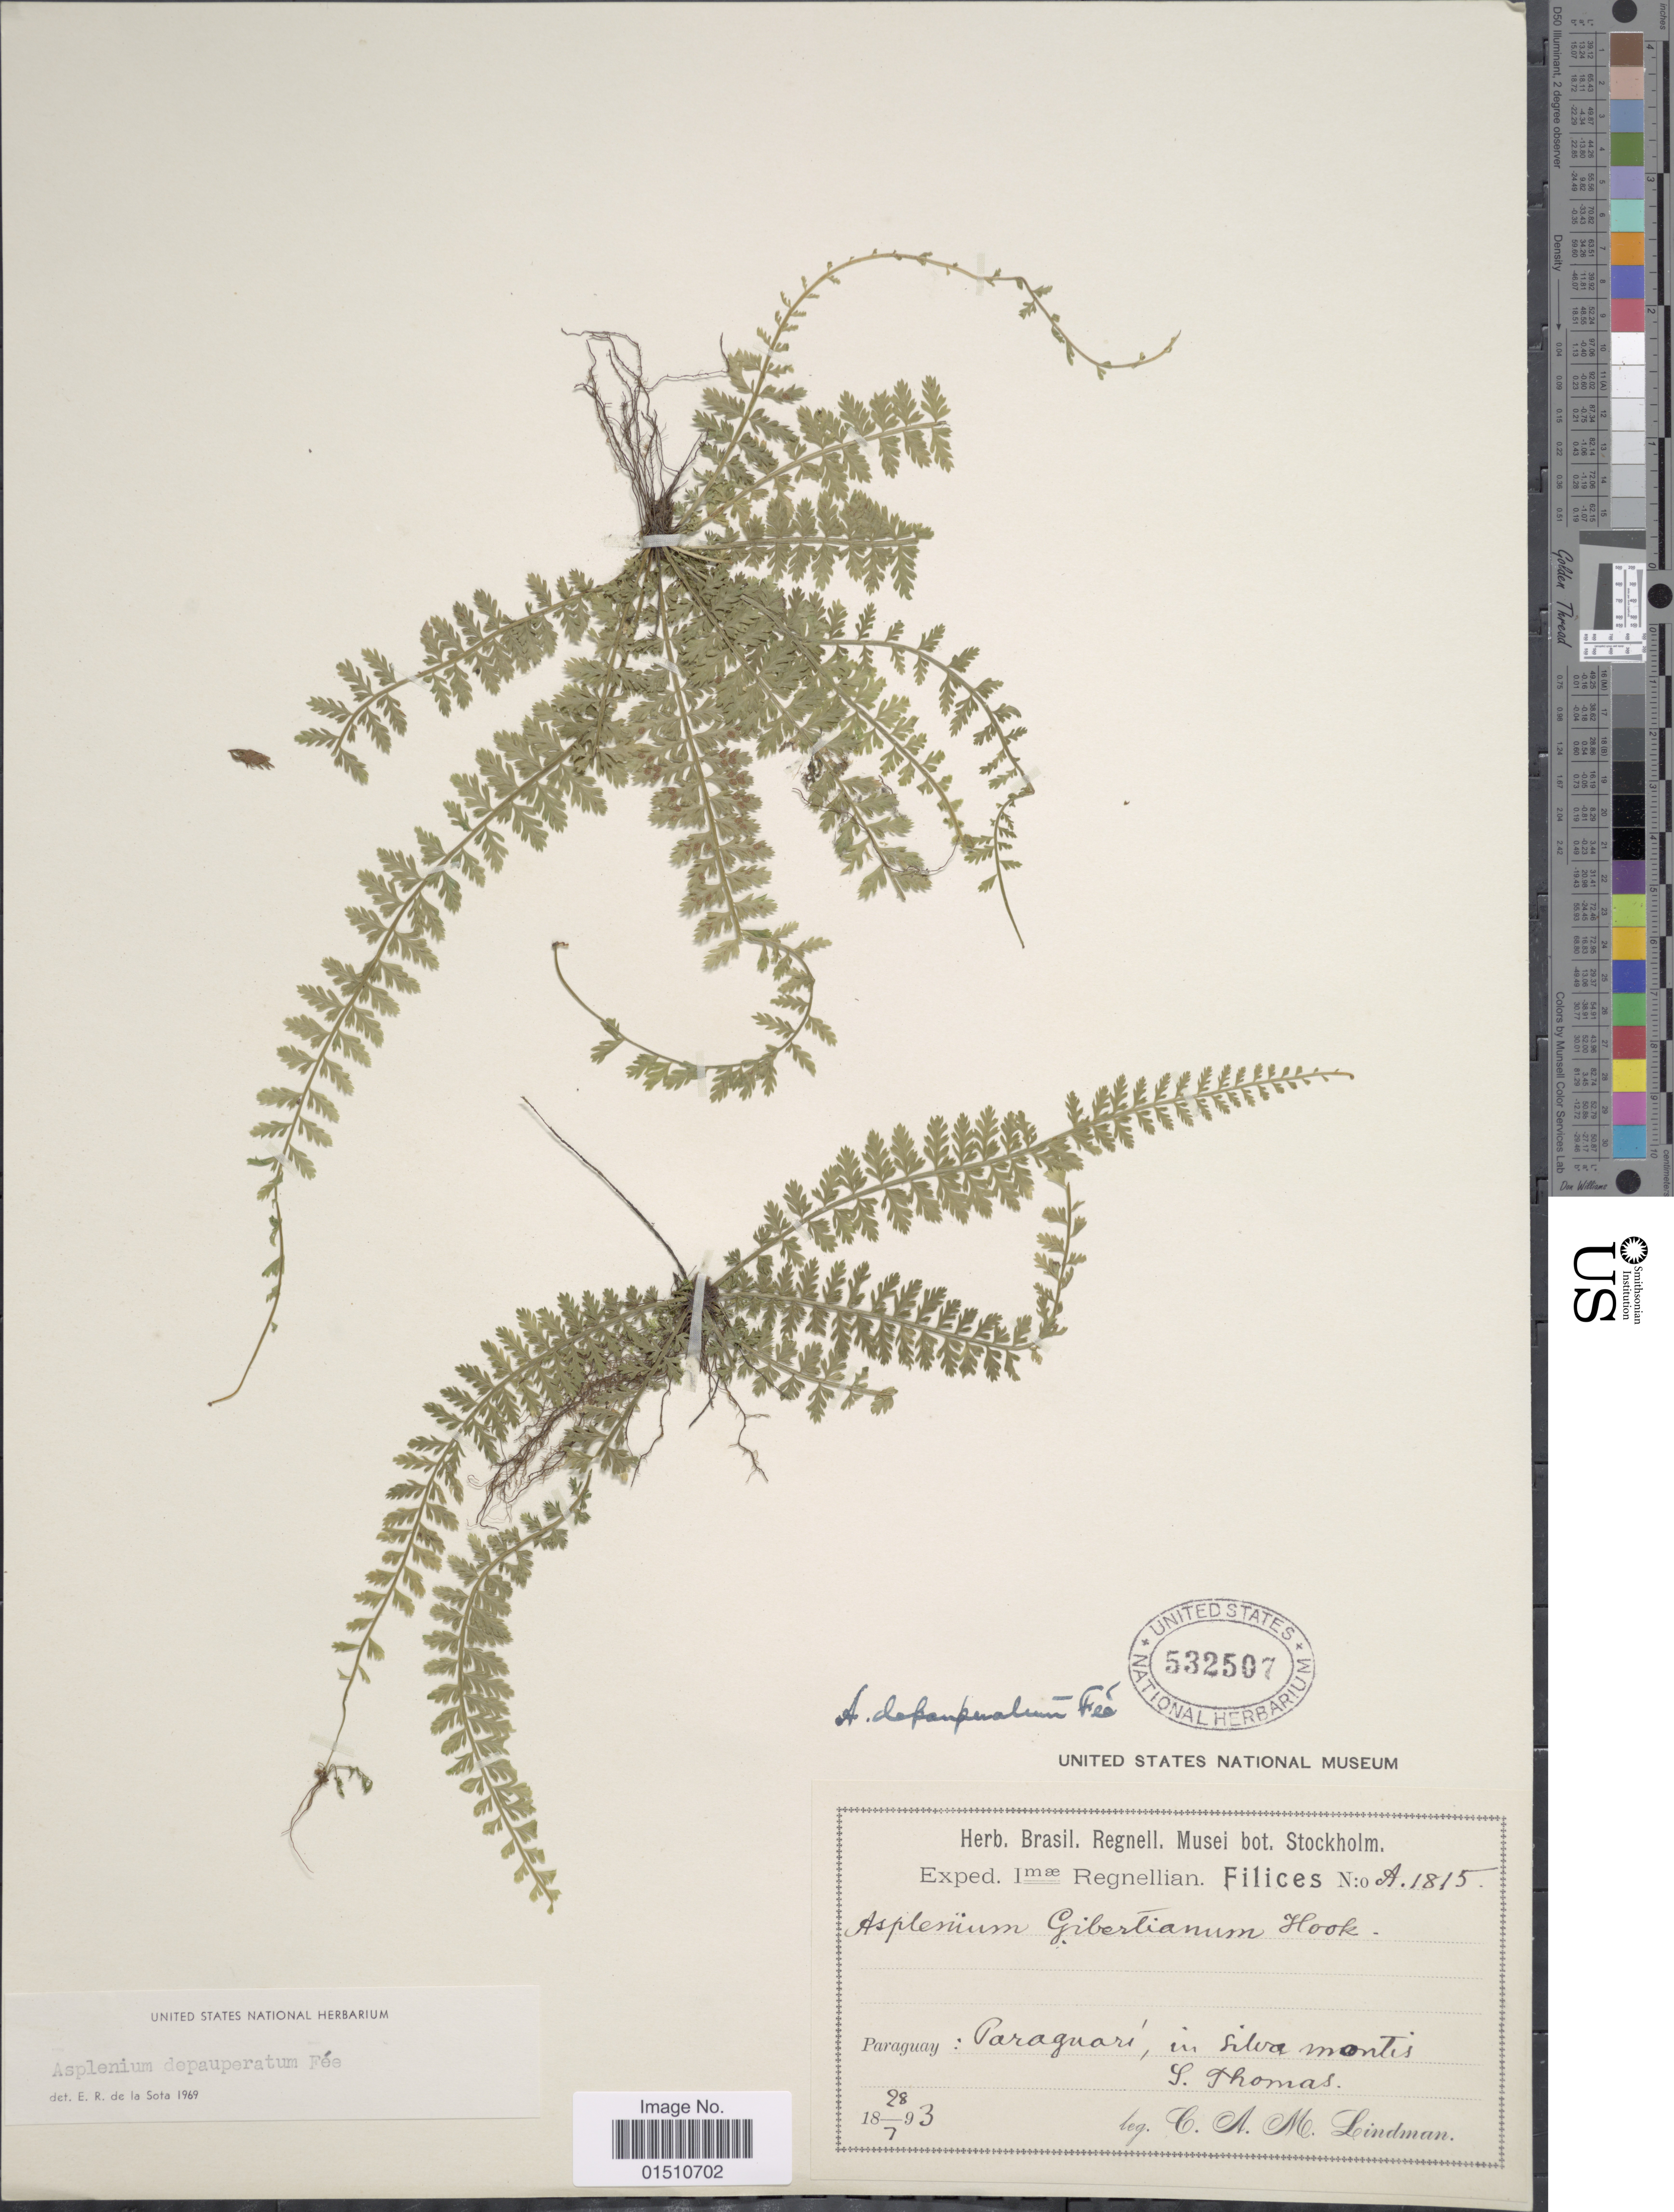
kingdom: Plantae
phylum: Tracheophyta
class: Polypodiopsida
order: Polypodiales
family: Aspleniaceae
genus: Asplenium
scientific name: Asplenium depauperatum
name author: Fée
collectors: C. A. M. Lindman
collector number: A1815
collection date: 1893-07-28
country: Paraguay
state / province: Paraguari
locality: Paraguay: Paraguari, in silva montis S. Thomas.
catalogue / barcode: US 532507